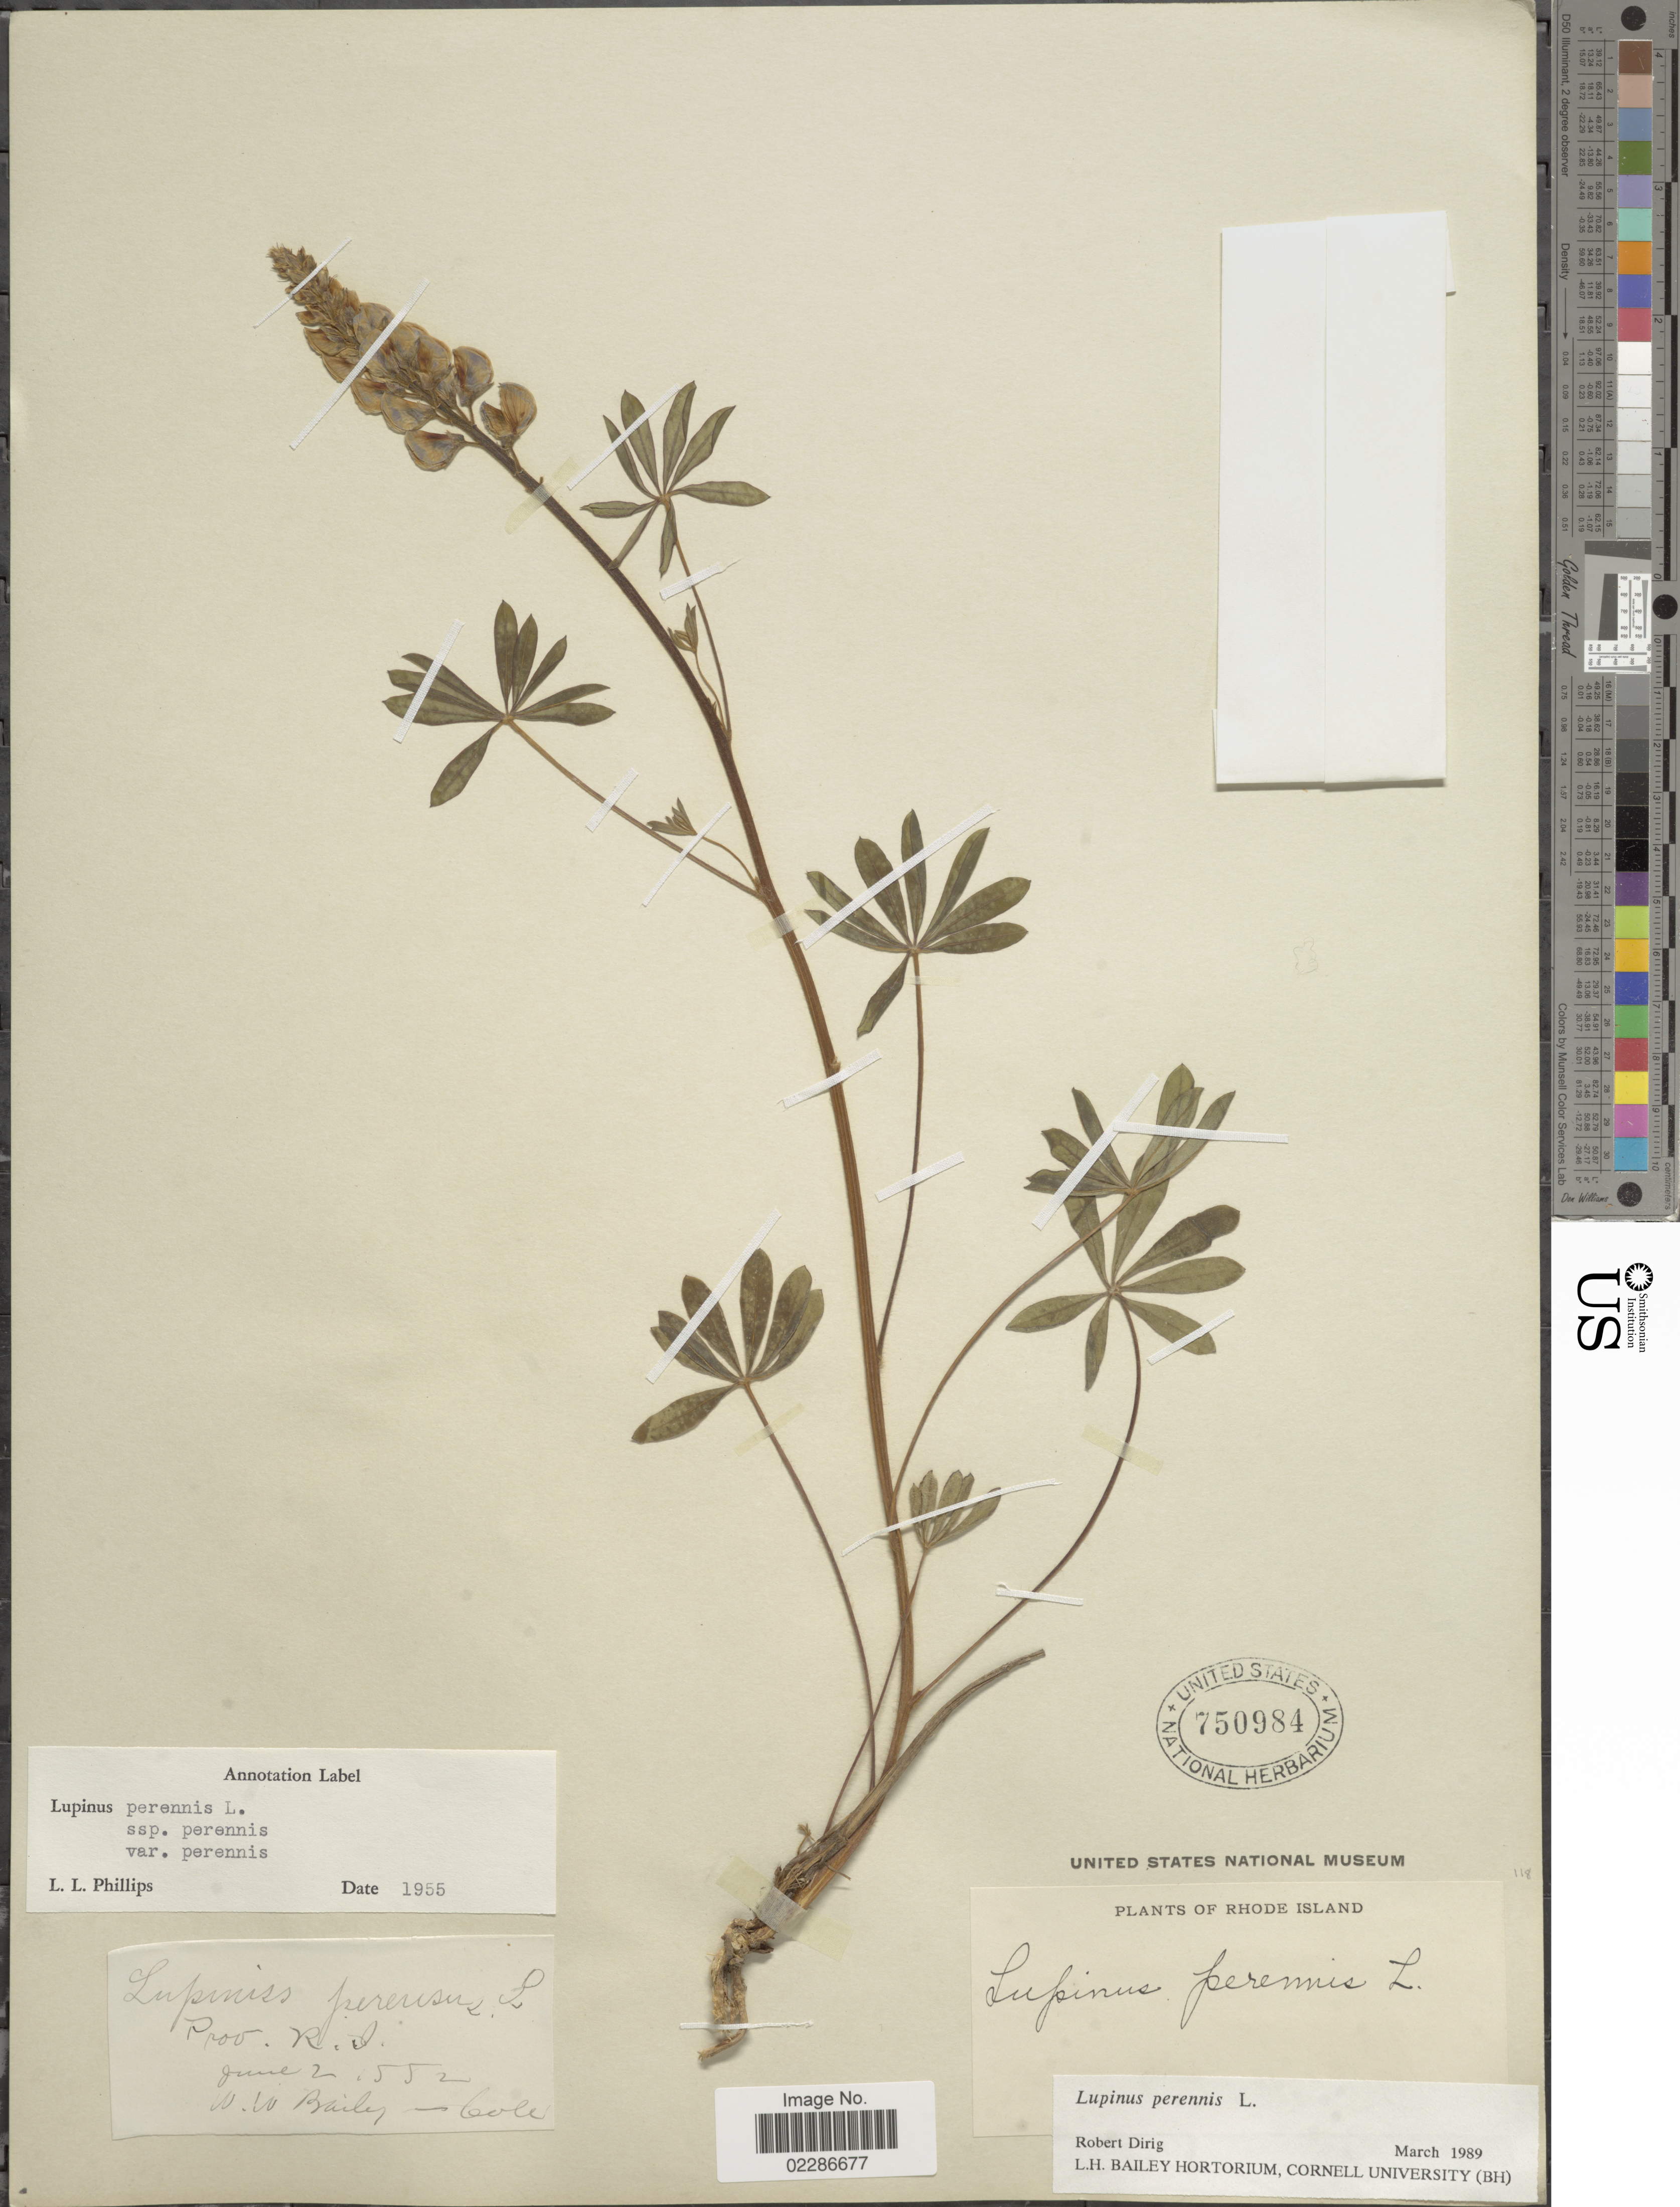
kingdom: Plantae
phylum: Tracheophyta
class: Magnoliopsida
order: Fabales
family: Fabaceae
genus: Lupinus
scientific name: Lupinus perennis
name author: L.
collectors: W. W. Bailey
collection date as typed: Transcribed d/m/y: 2/6/55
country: United States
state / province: Rhode Island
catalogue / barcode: US 750984